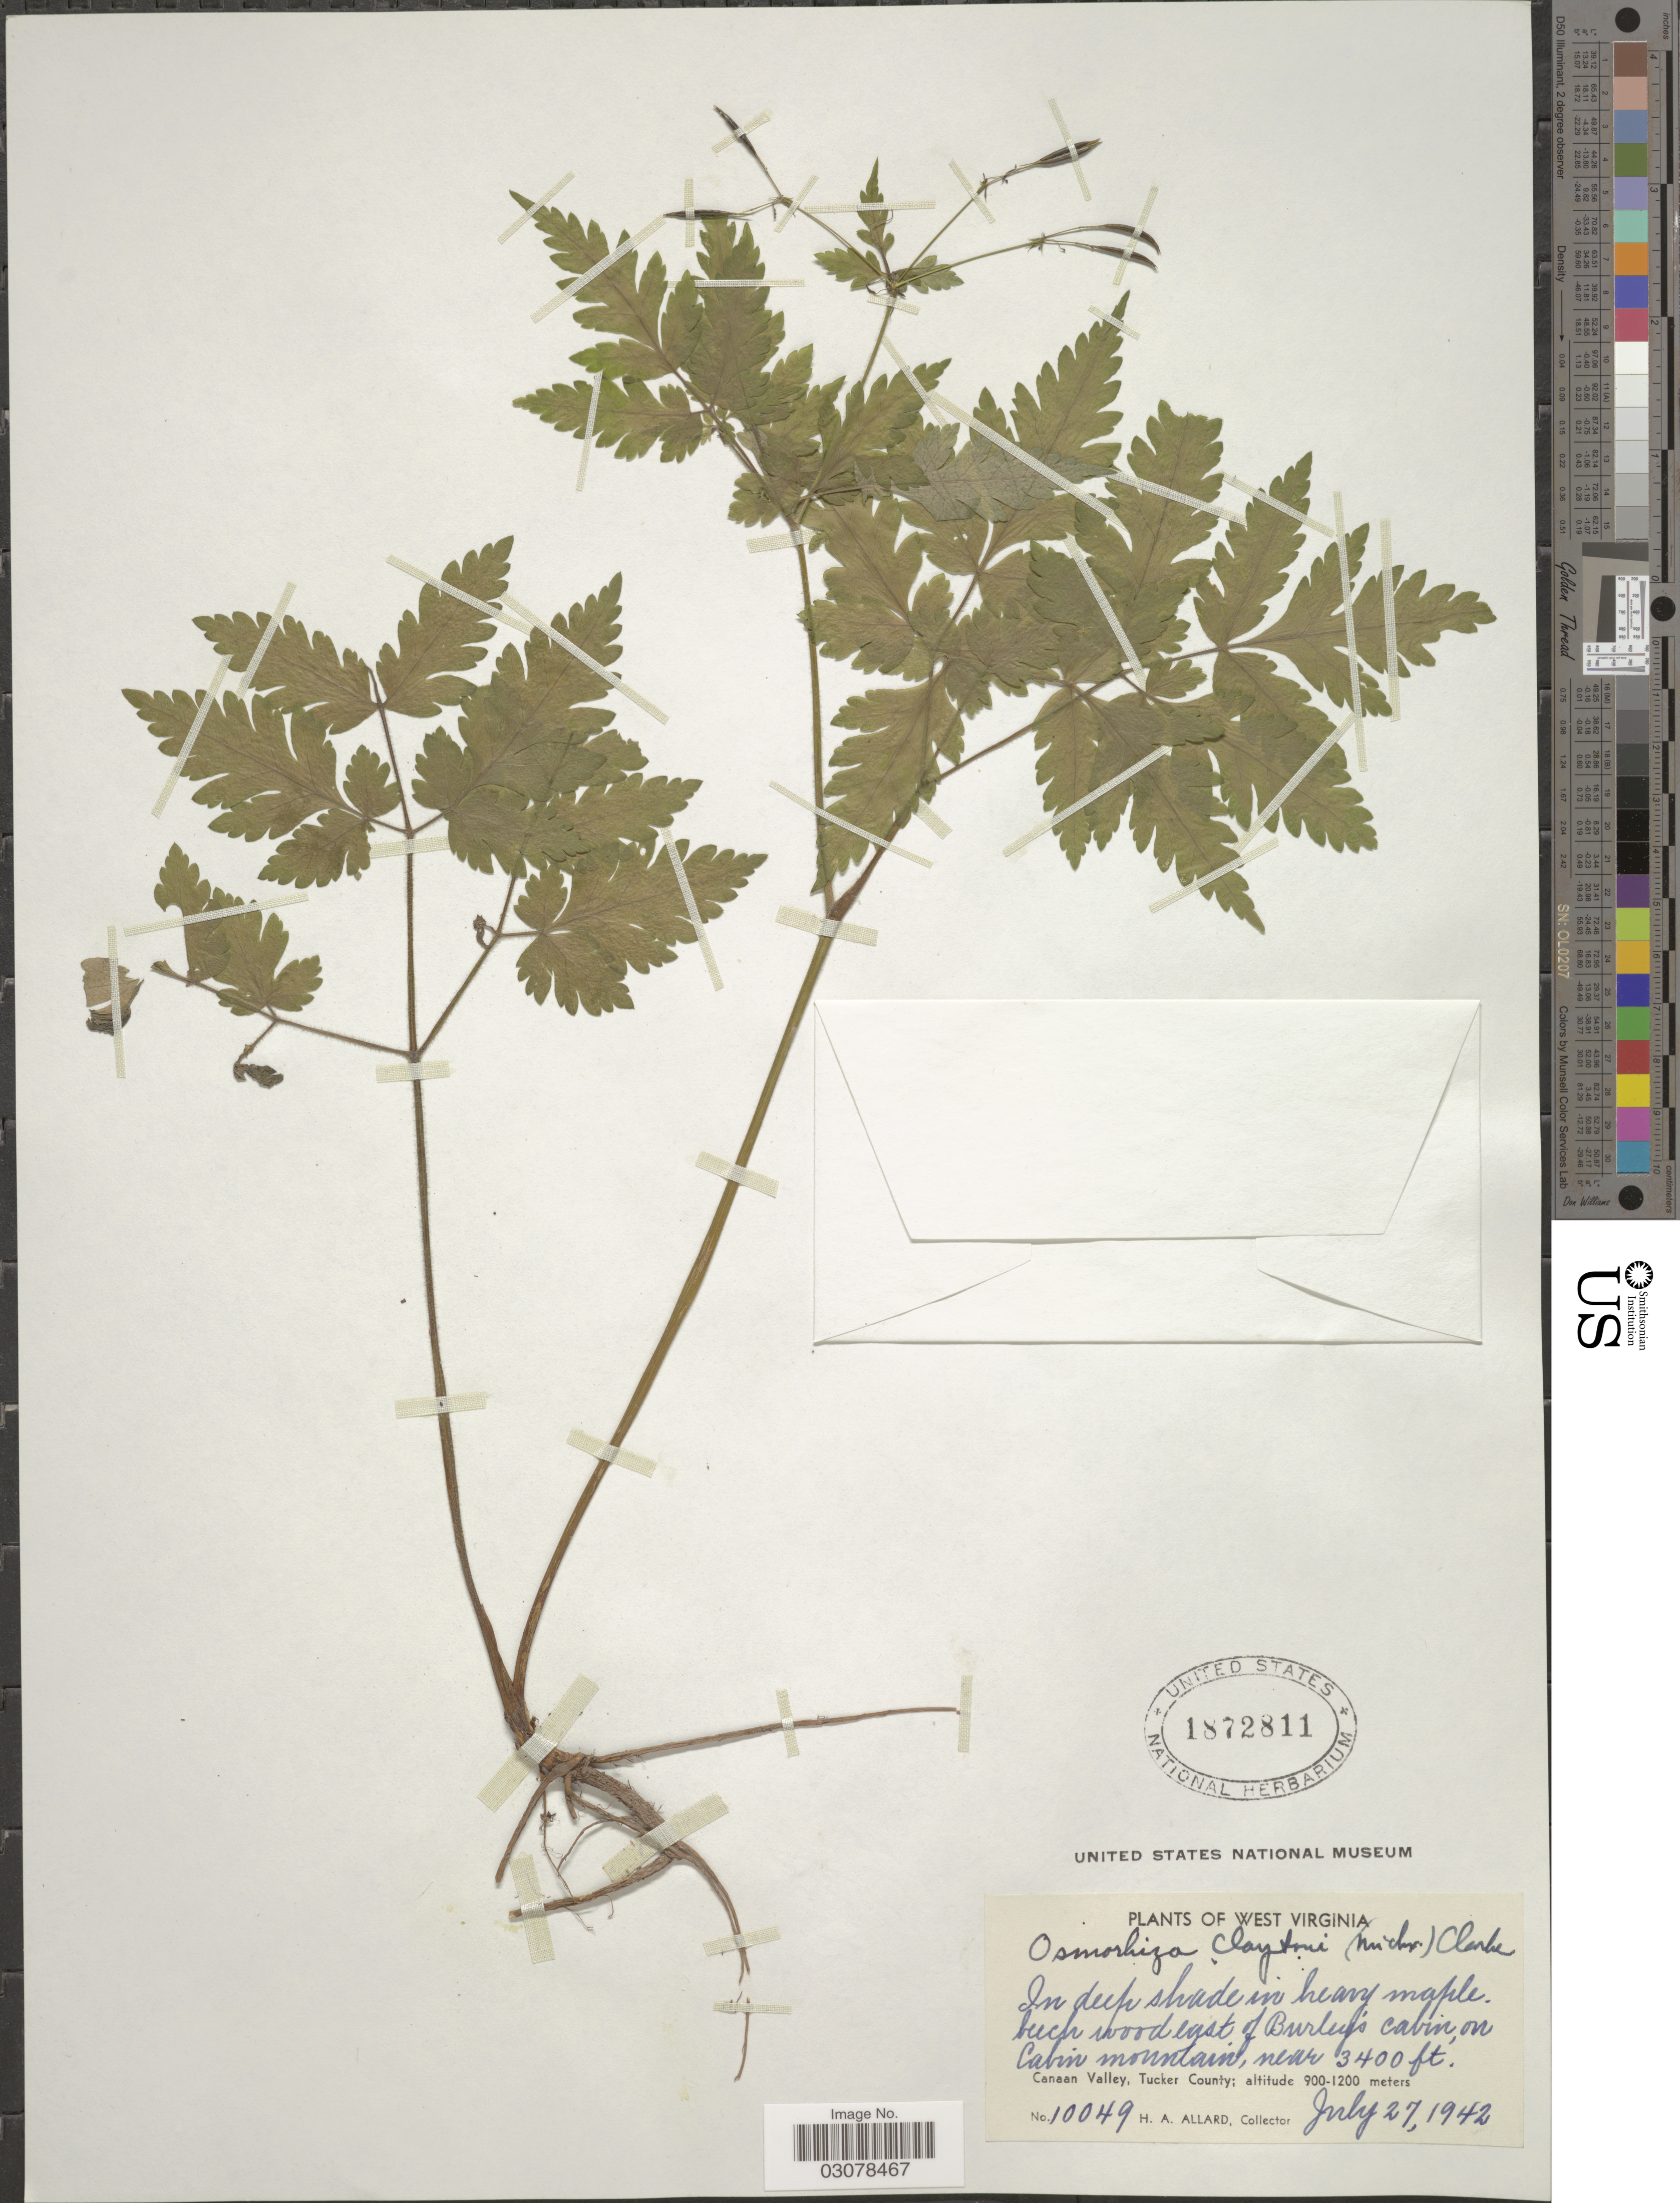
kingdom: Plantae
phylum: Tracheophyta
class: Magnoliopsida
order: Apiales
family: Apiaceae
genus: Osmorhiza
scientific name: Osmorhiza claytonii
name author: (Michx.) C.B. Clarke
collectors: H. A. Allard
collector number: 10049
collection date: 1942-07-27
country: United States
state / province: West Virginia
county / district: Tucker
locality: Beech wood east of Burley's cavin on Cabin mountain. Canaan Valley, Tucker County.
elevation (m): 1036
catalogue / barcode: US 1872811